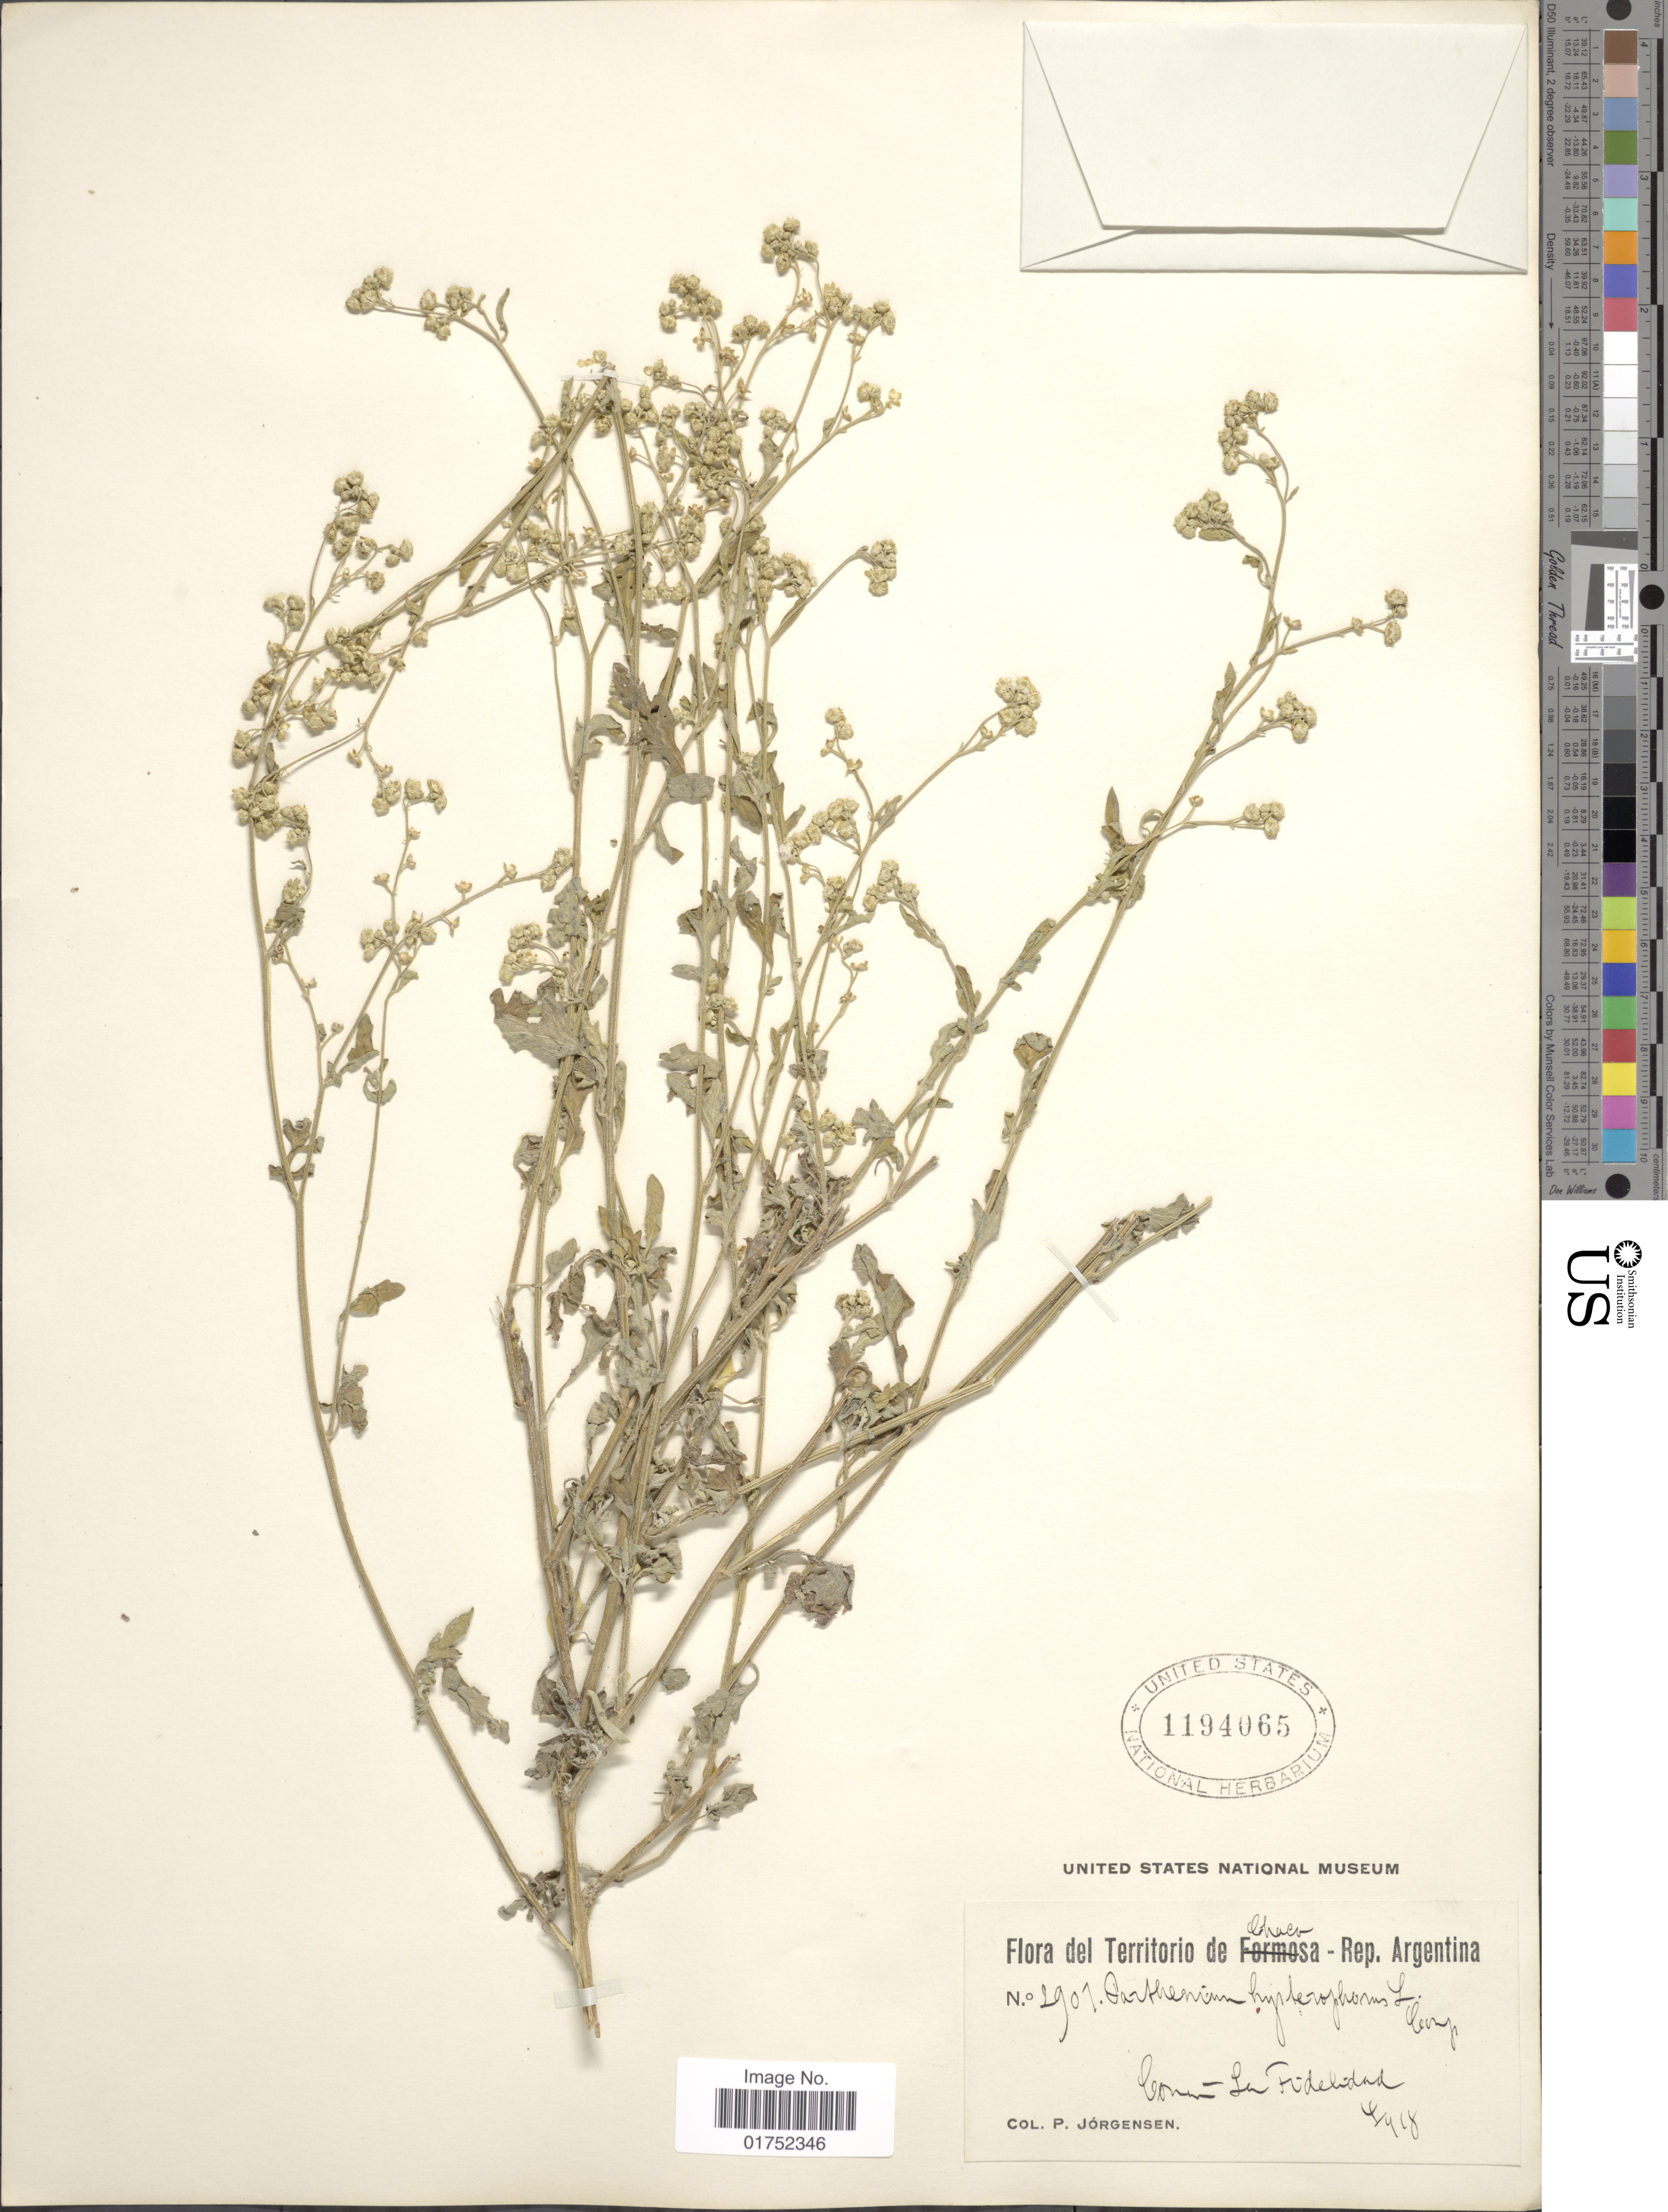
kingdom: Plantae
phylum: Tracheophyta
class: Magnoliopsida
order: Asterales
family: Asteraceae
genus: Parthenium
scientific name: Parthenium hysterophorus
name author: L.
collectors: P. Jörgensen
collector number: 2907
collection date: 1918-04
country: Argentina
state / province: Chaco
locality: La Fidelidad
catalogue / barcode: US 1194065